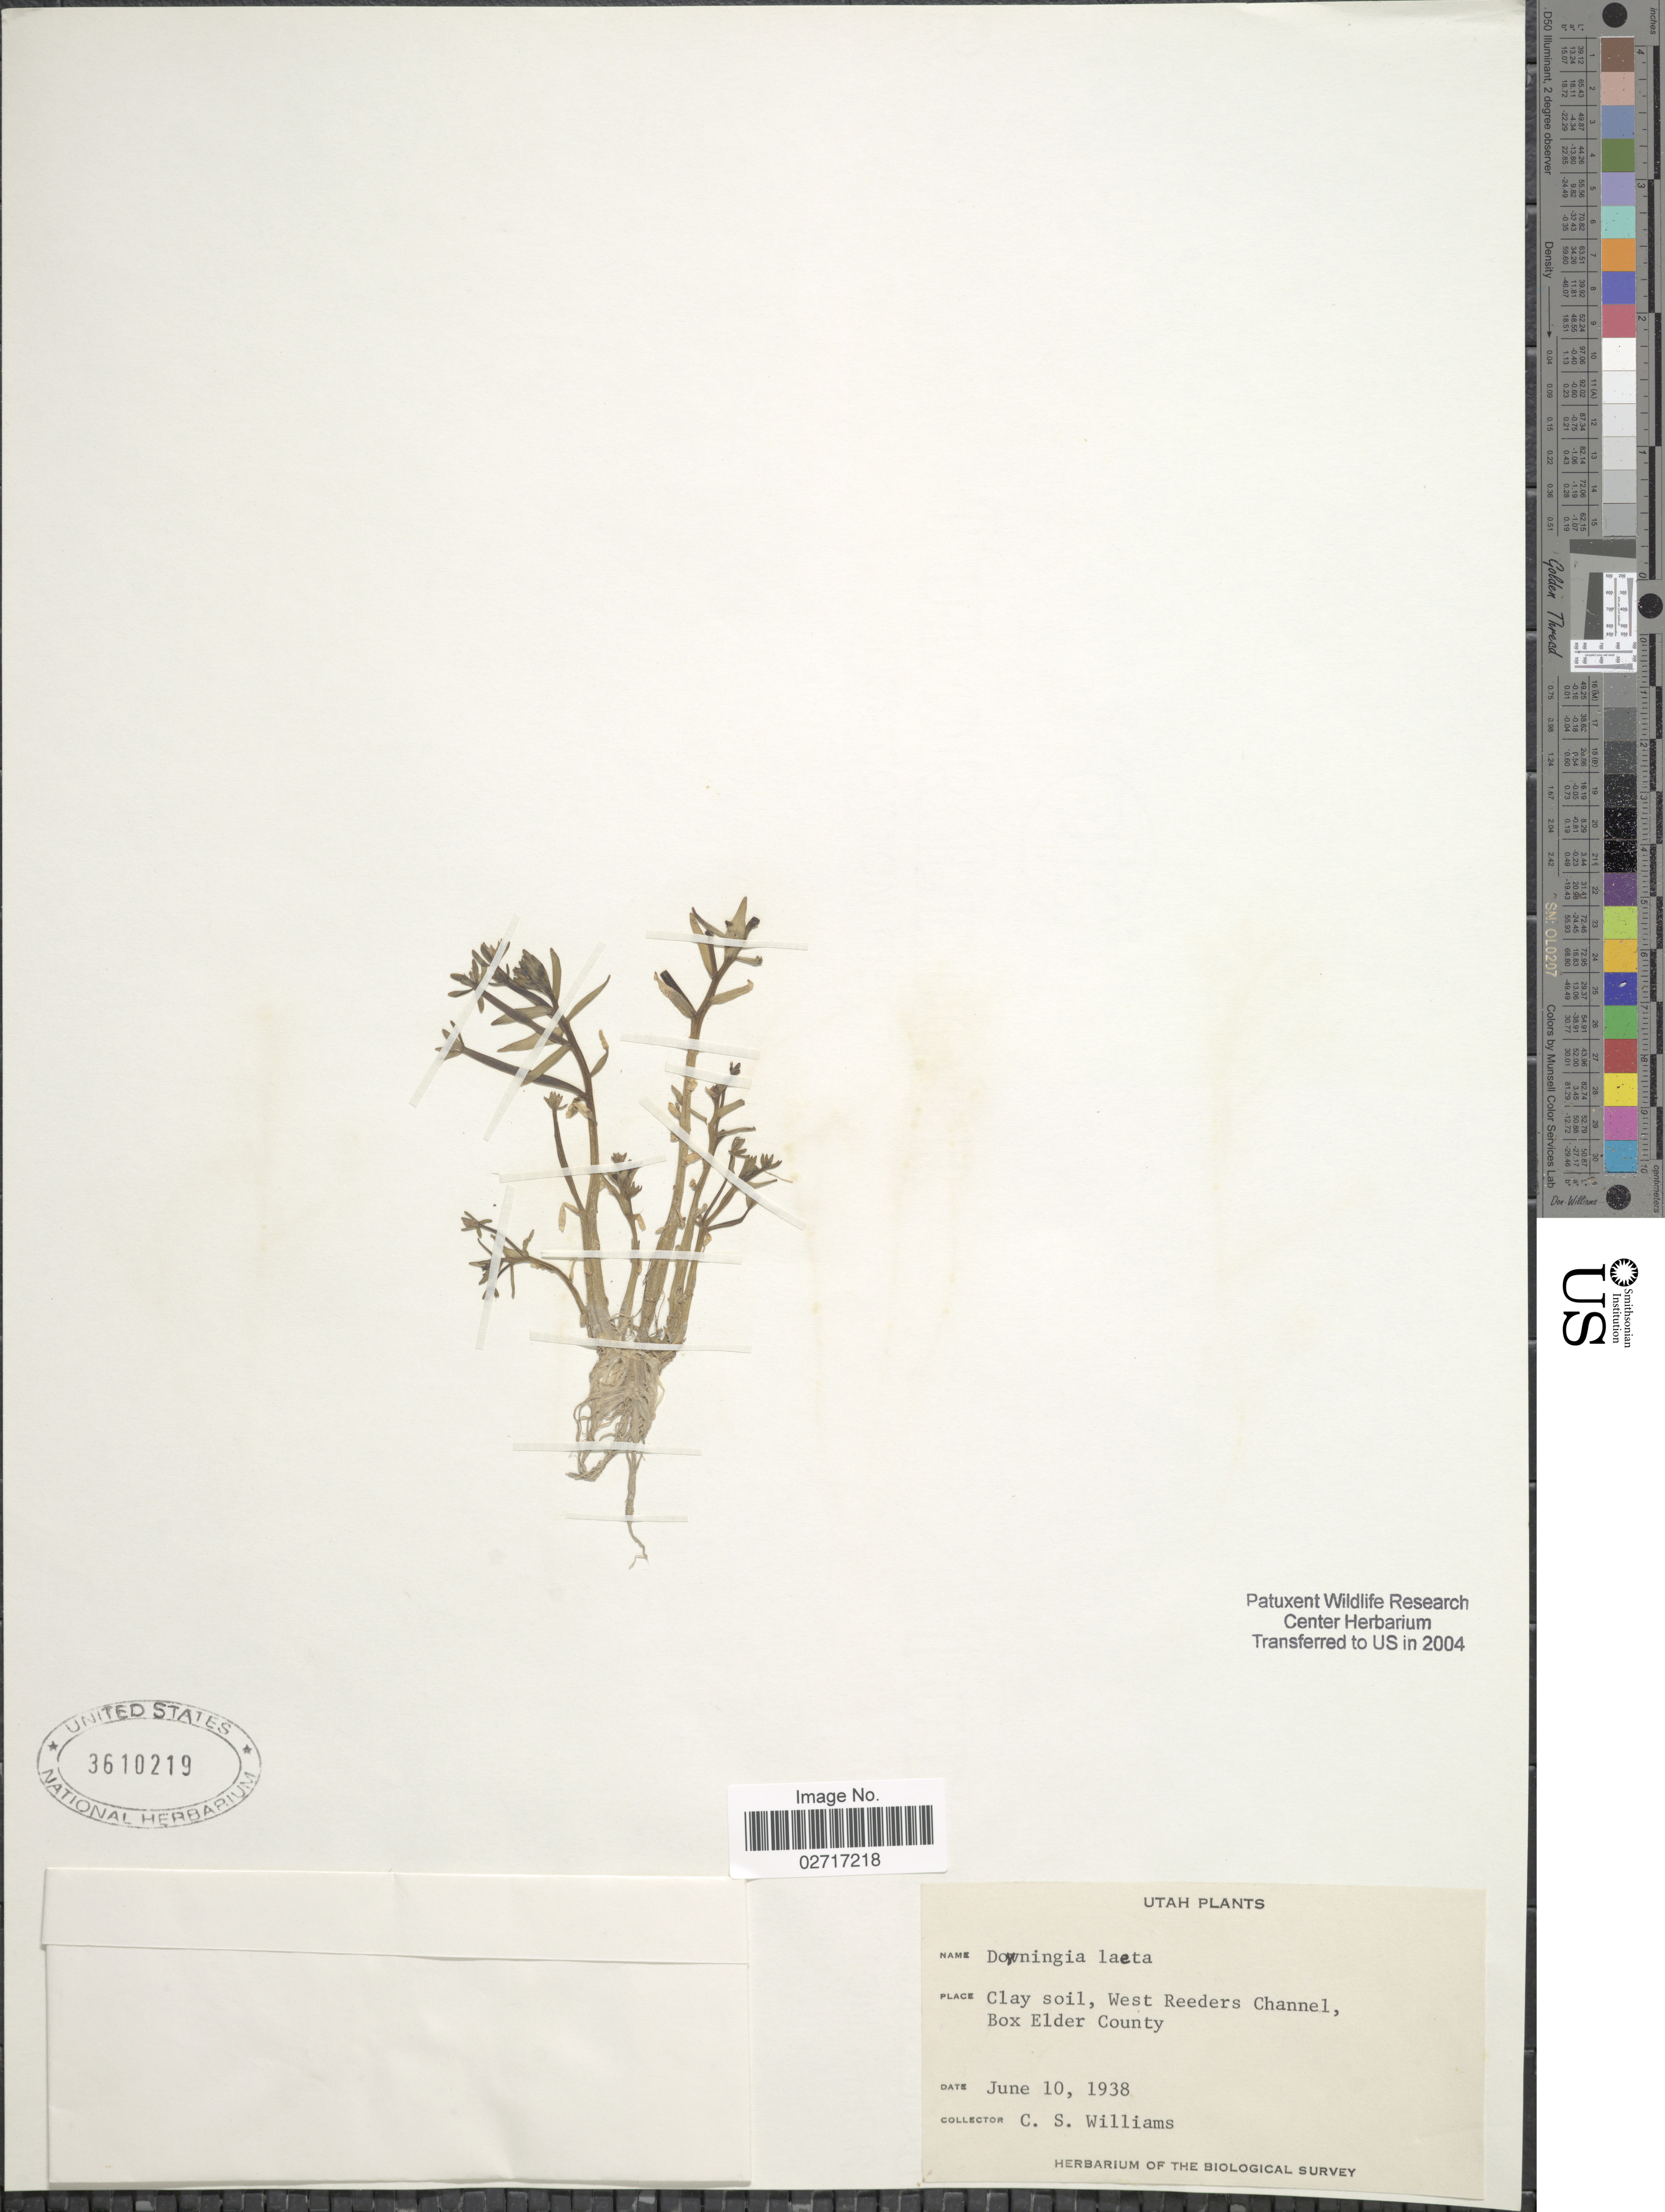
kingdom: Plantae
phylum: Tracheophyta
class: Magnoliopsida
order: Asterales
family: Campanulaceae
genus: Downingia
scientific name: Downingia laeta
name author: Greene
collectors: C. Williams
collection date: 1938-06-10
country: United States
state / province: Utah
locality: Clay soil, West Reeders Channel, Box Elder County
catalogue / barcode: US 3610219